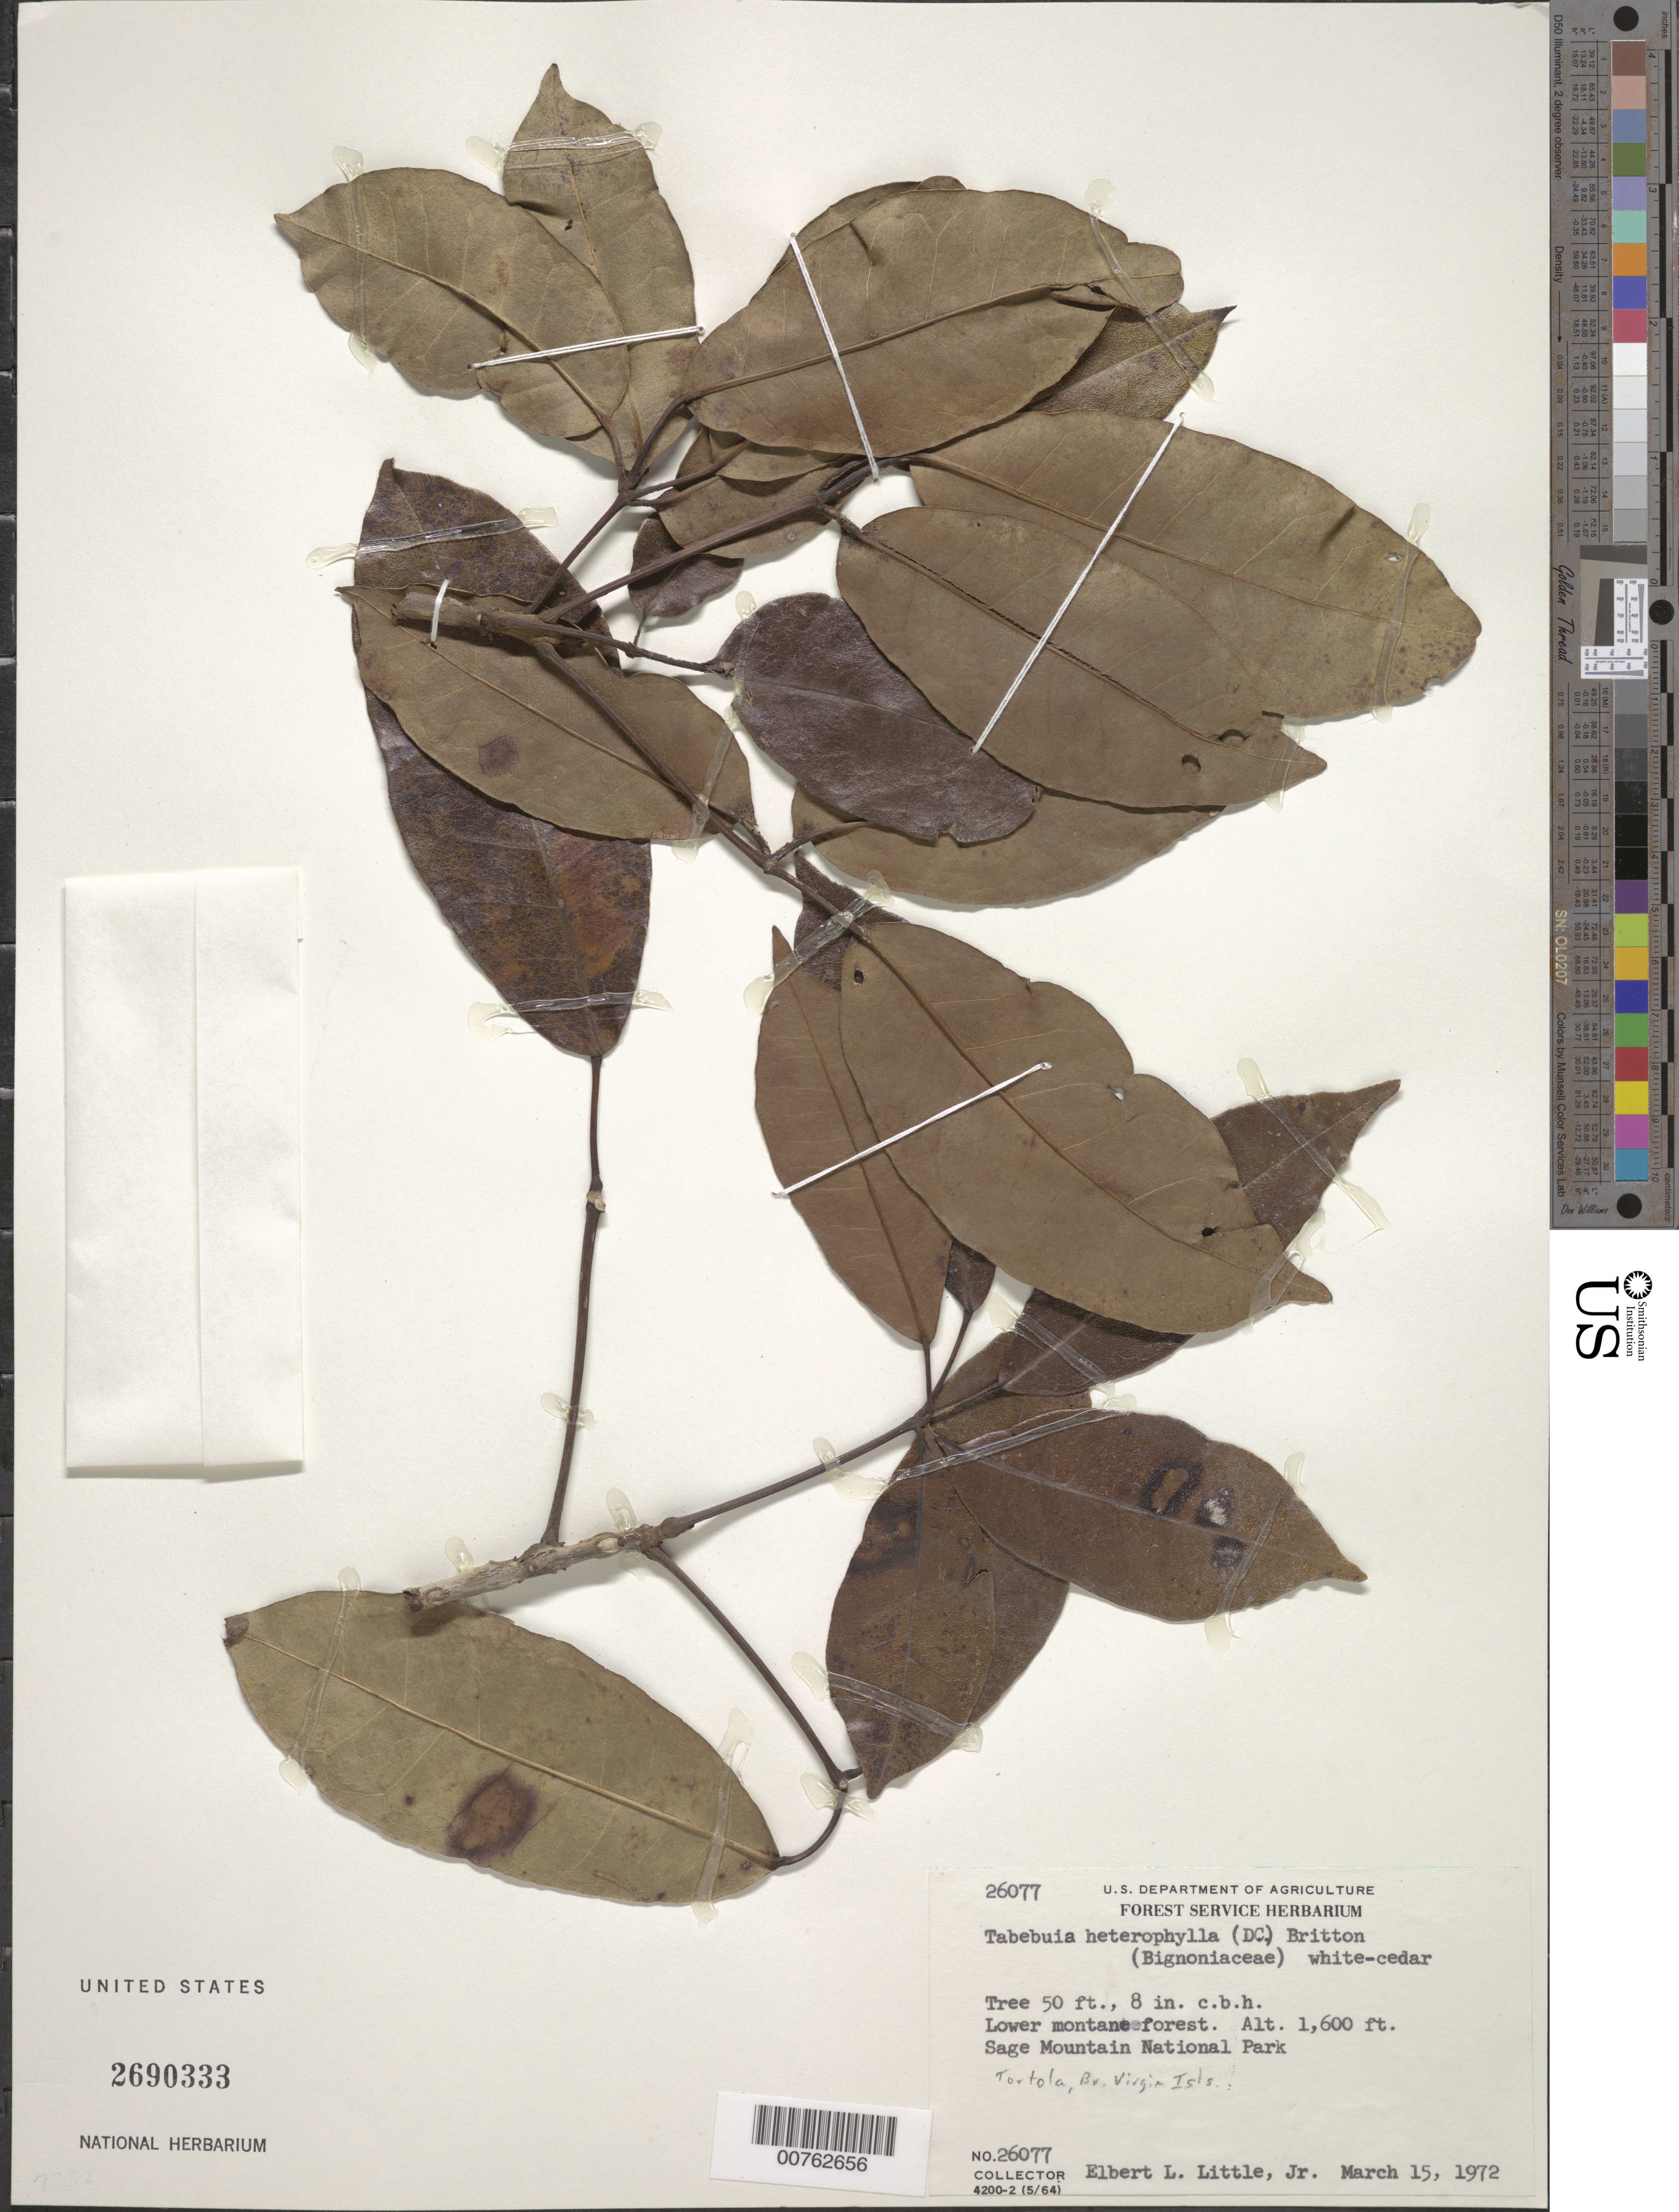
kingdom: Plantae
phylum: Tracheophyta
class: Magnoliopsida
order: Lamiales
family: Bignoniaceae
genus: Tabebuia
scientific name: Tabebuia heterophylla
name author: (DC.) Britton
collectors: E. L. Little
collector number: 26077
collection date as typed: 15 Mar 1972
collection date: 1972-03-15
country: British Virgin Islands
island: Tortola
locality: Sage Mountain National Park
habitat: Lower montane forest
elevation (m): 488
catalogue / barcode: US 2690333